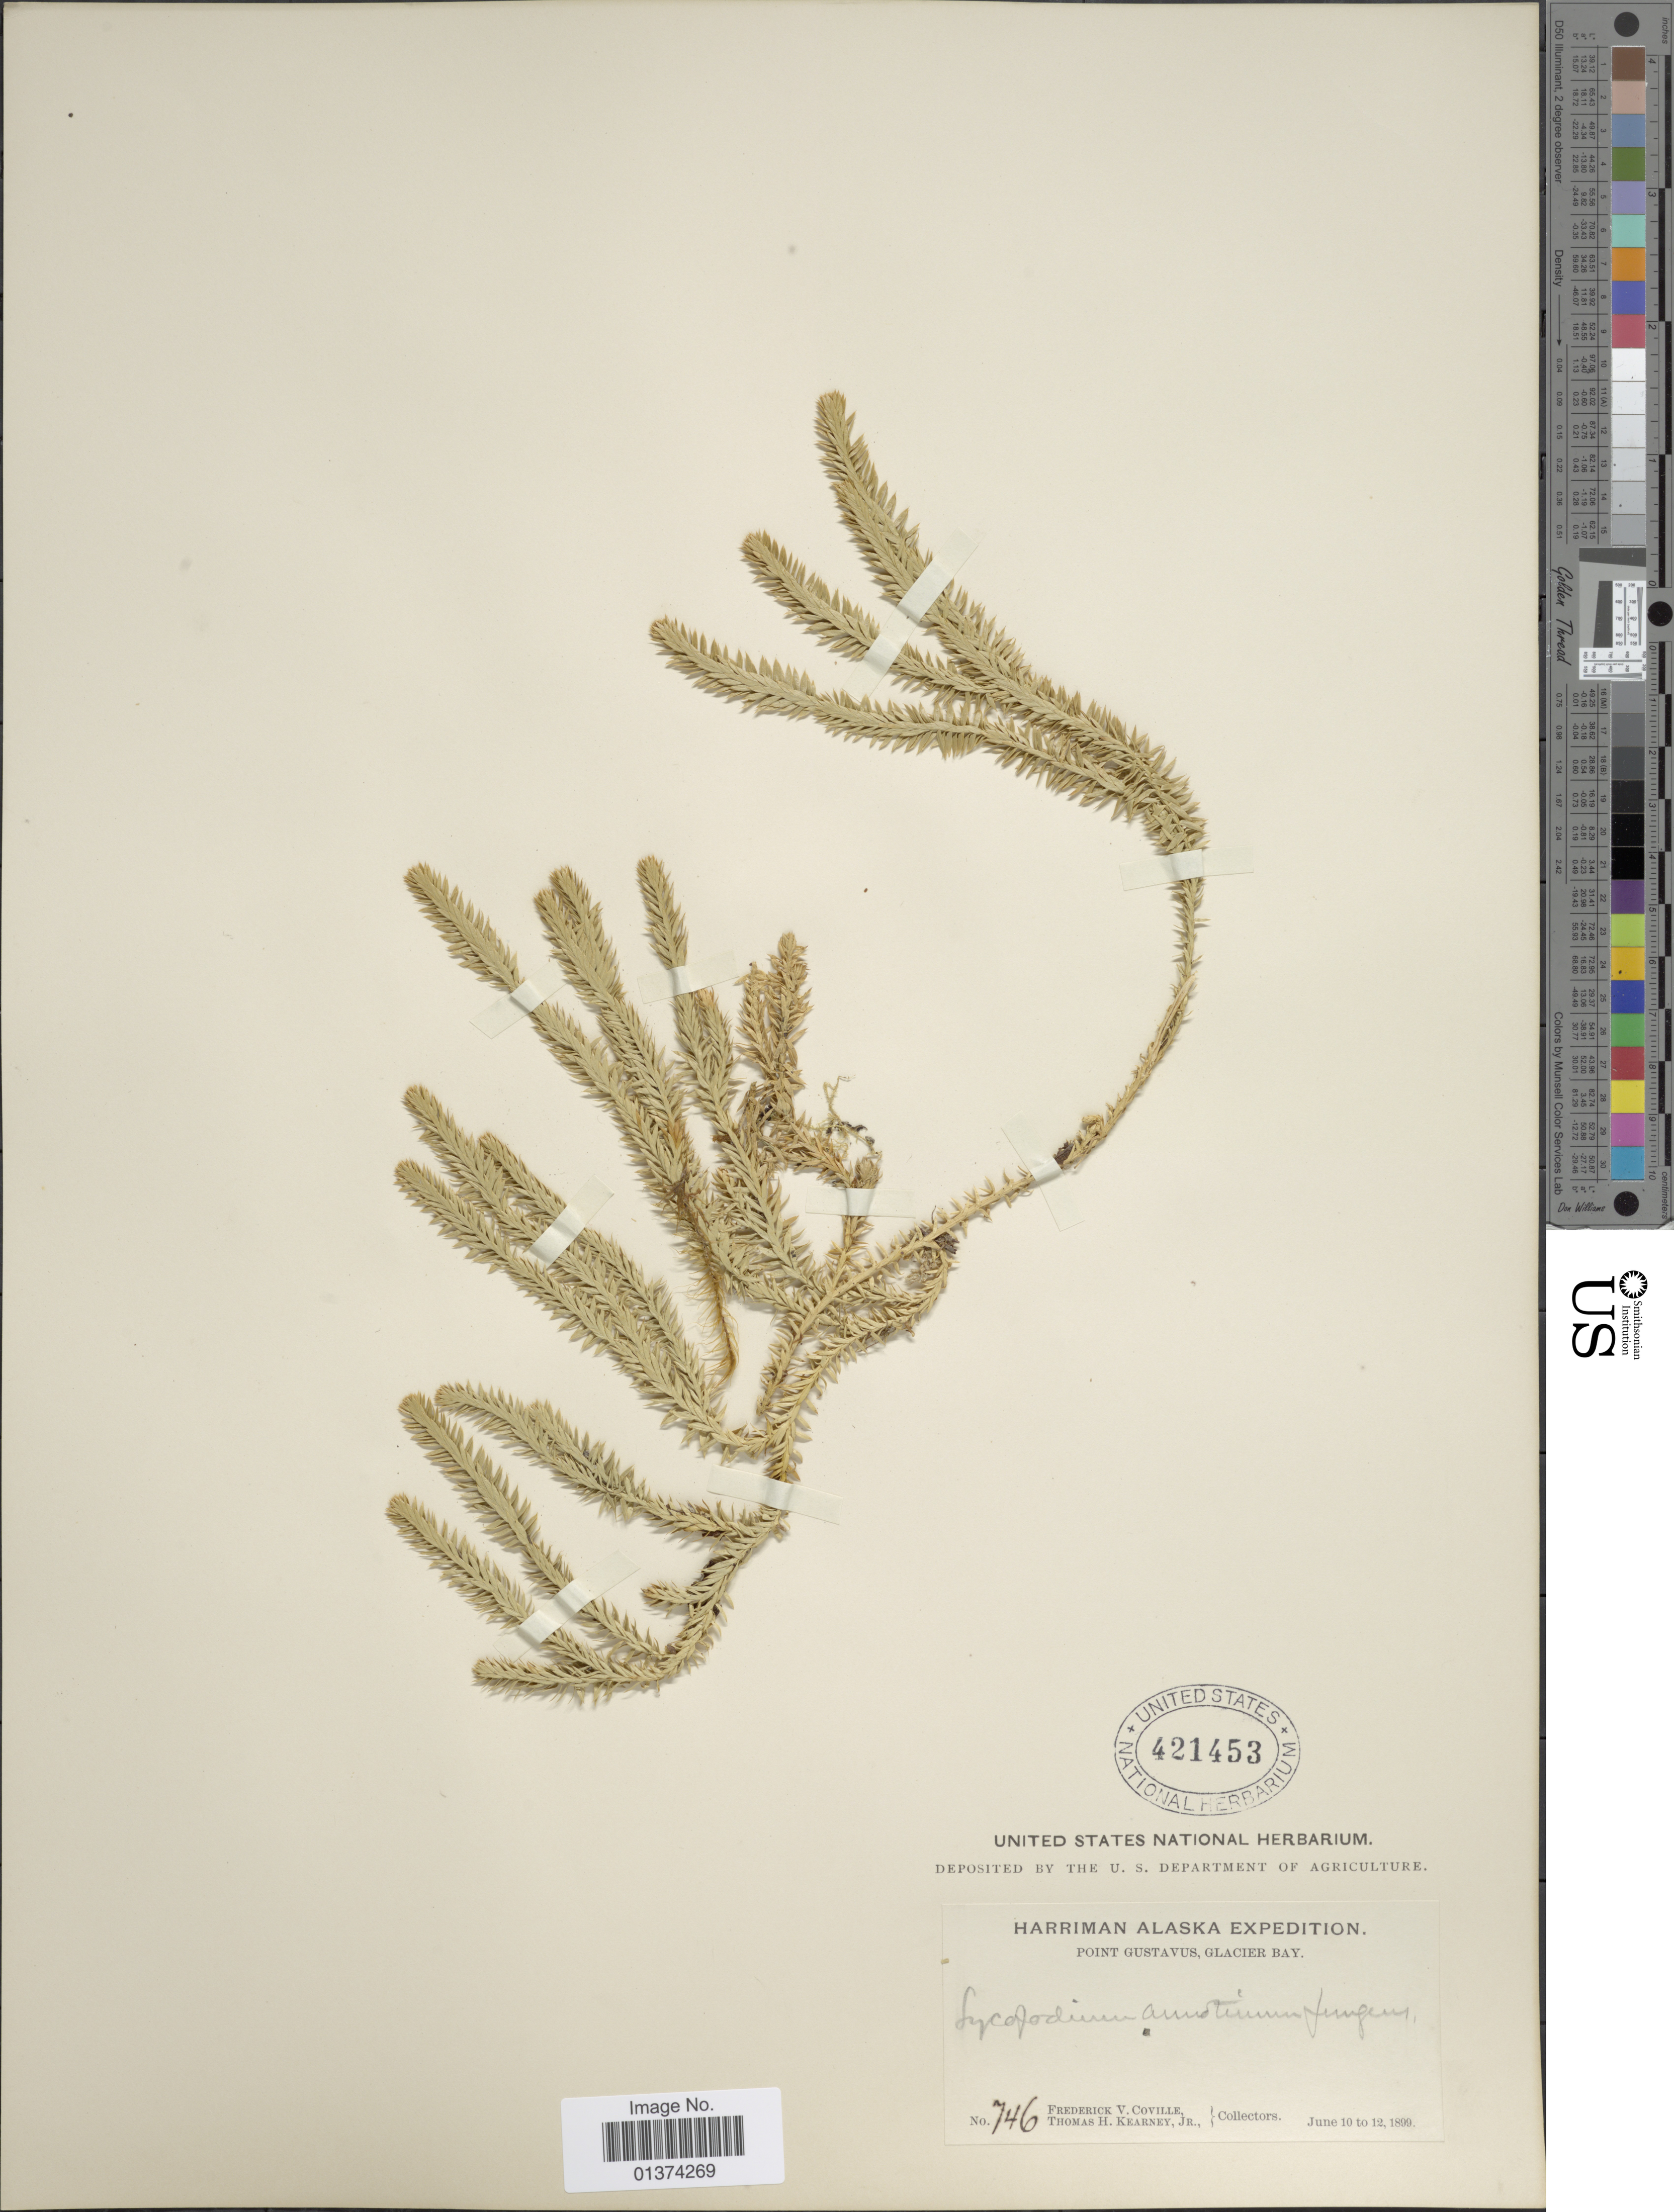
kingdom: Plantae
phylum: Tracheophyta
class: Lycopodiopsida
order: Lycopodiales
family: Lycopodiaceae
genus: Spinulum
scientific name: Spinulum annotinum subsp. annotinum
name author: (L.) A. Haines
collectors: F. V. Coville & T. H. Kearney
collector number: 746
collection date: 1899-06-10/1899-06-12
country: United States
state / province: Alaska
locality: Point Gustavus, Glacier Bay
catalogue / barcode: US 421453